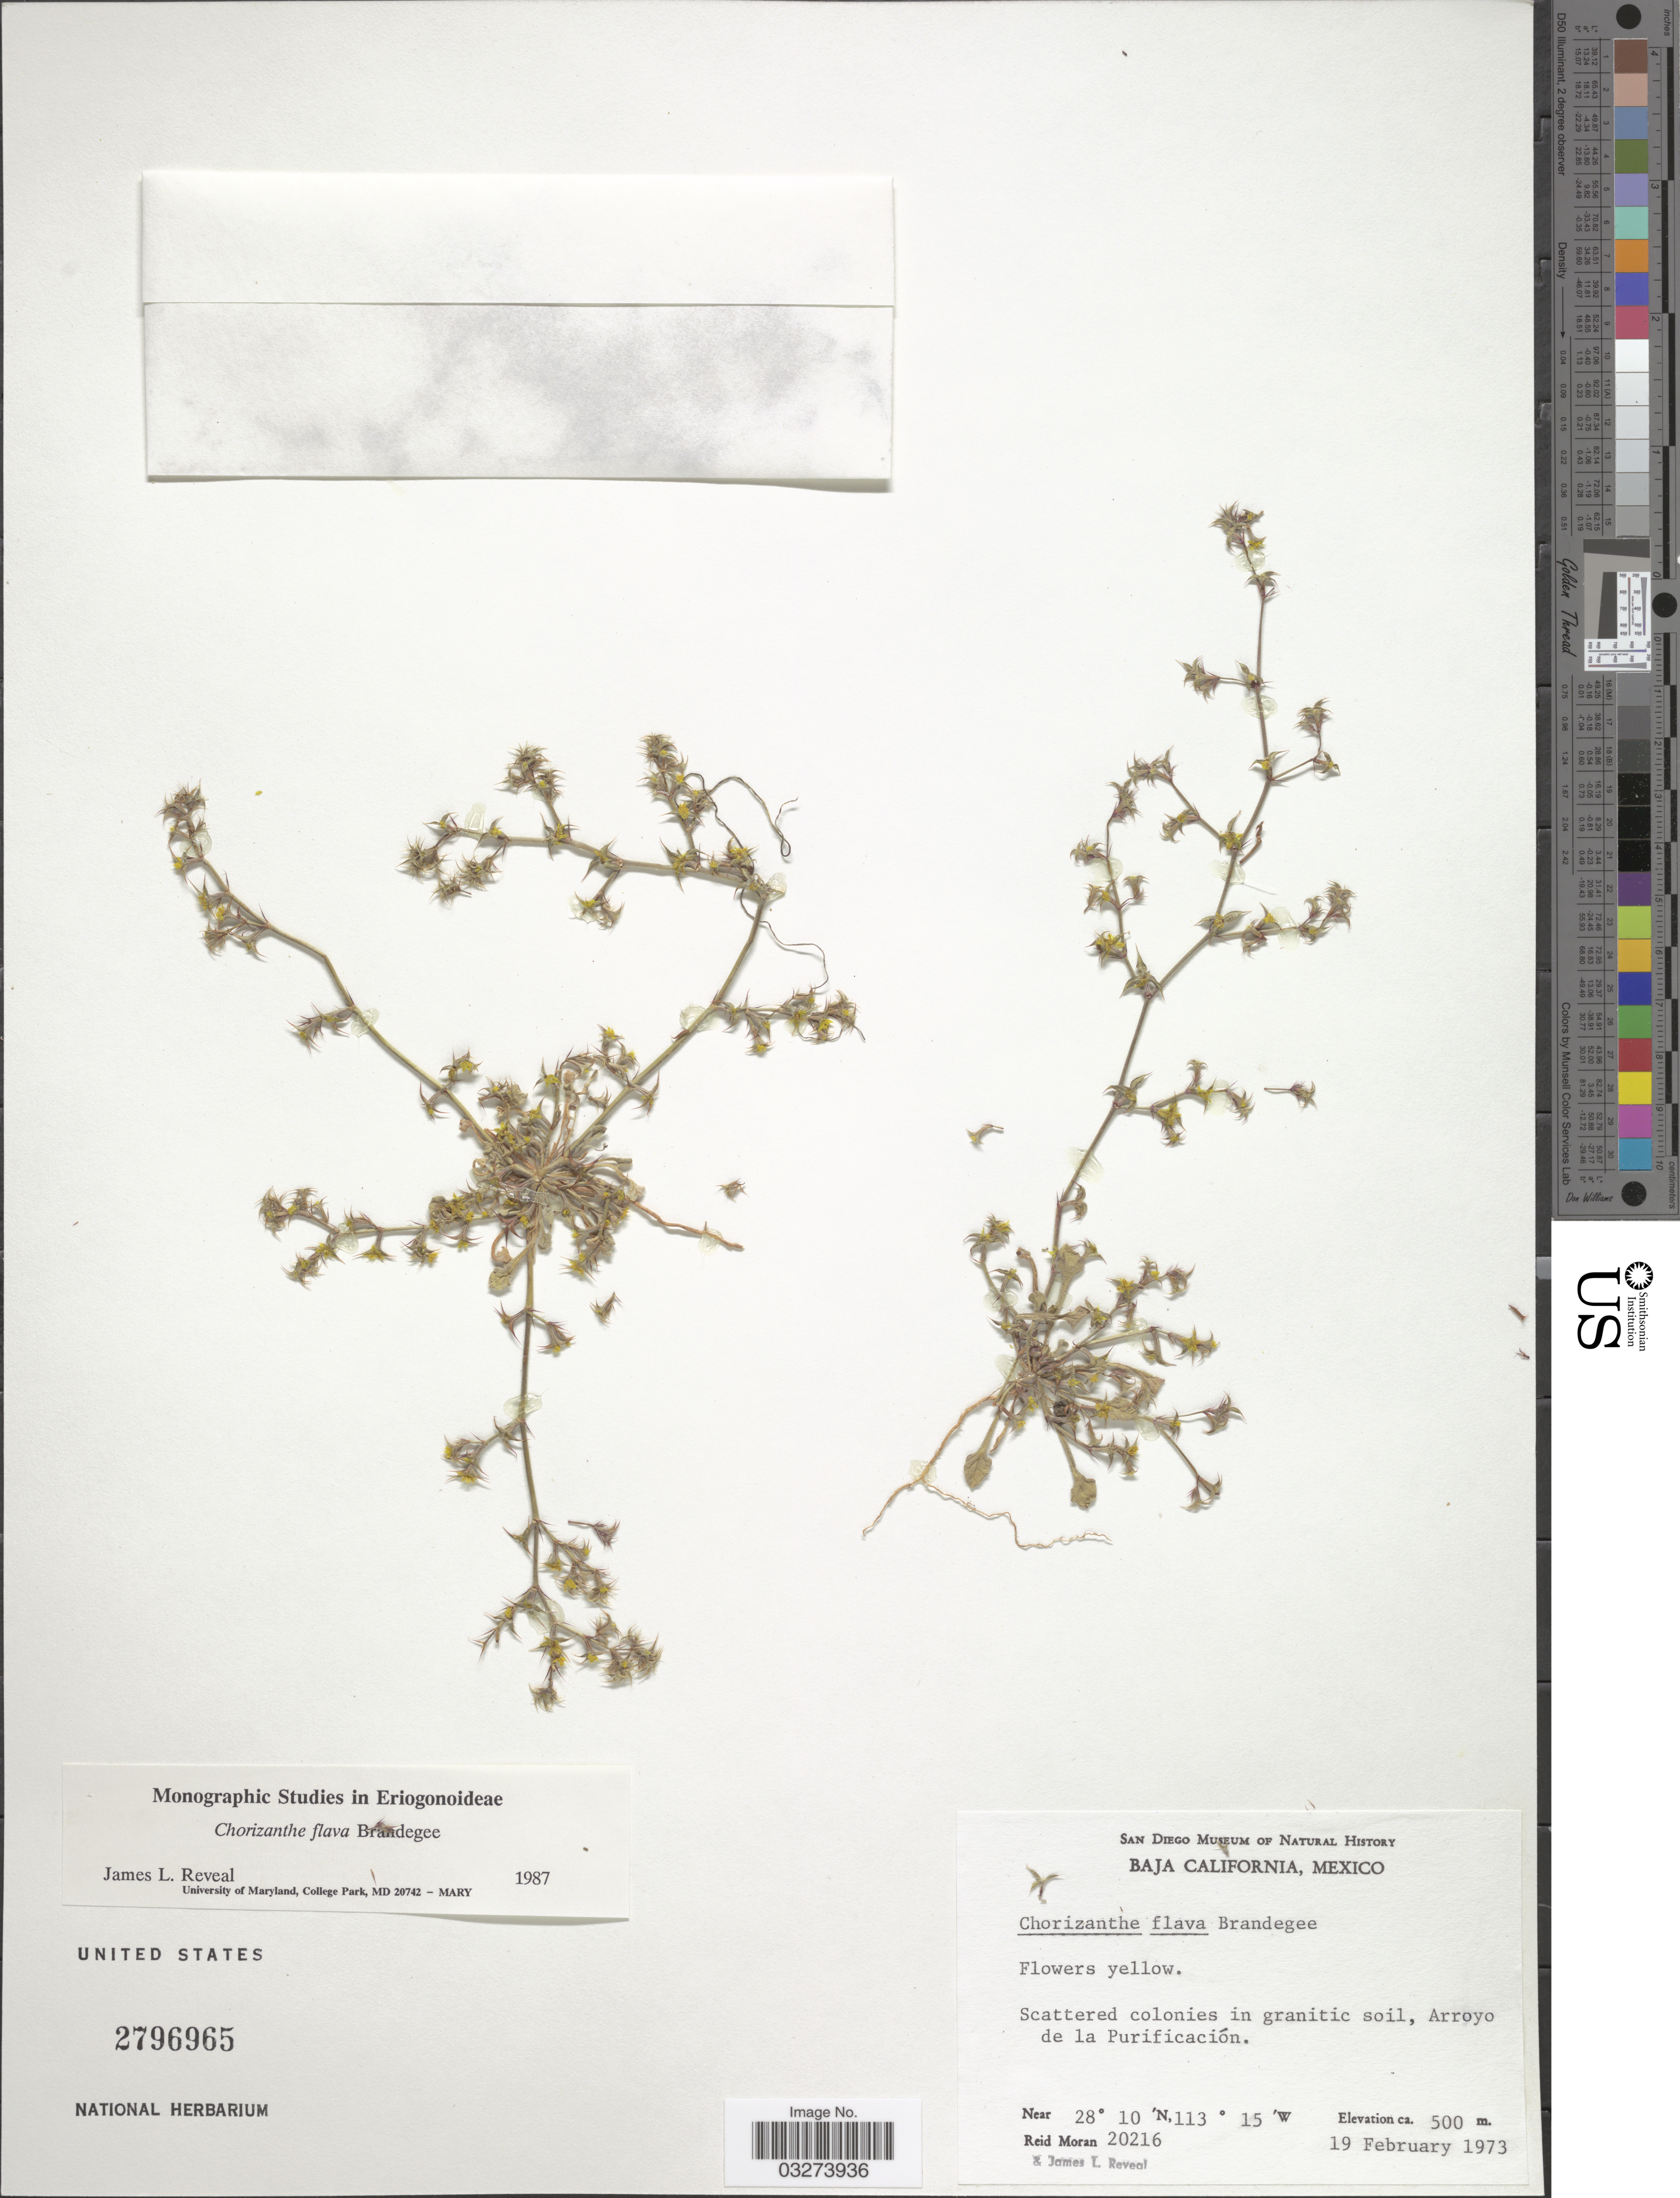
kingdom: Plantae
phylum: Tracheophyta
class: Magnoliopsida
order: Caryophyllales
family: Polygonaceae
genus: Chorizanthe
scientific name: Chorizanthe flava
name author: Brandegee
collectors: R. Moran & J. L. Reveal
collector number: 20216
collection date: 1973-02-19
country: Mexico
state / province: Baja California Norte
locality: Arroyo de la Purificación.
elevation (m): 500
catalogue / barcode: US 2796965